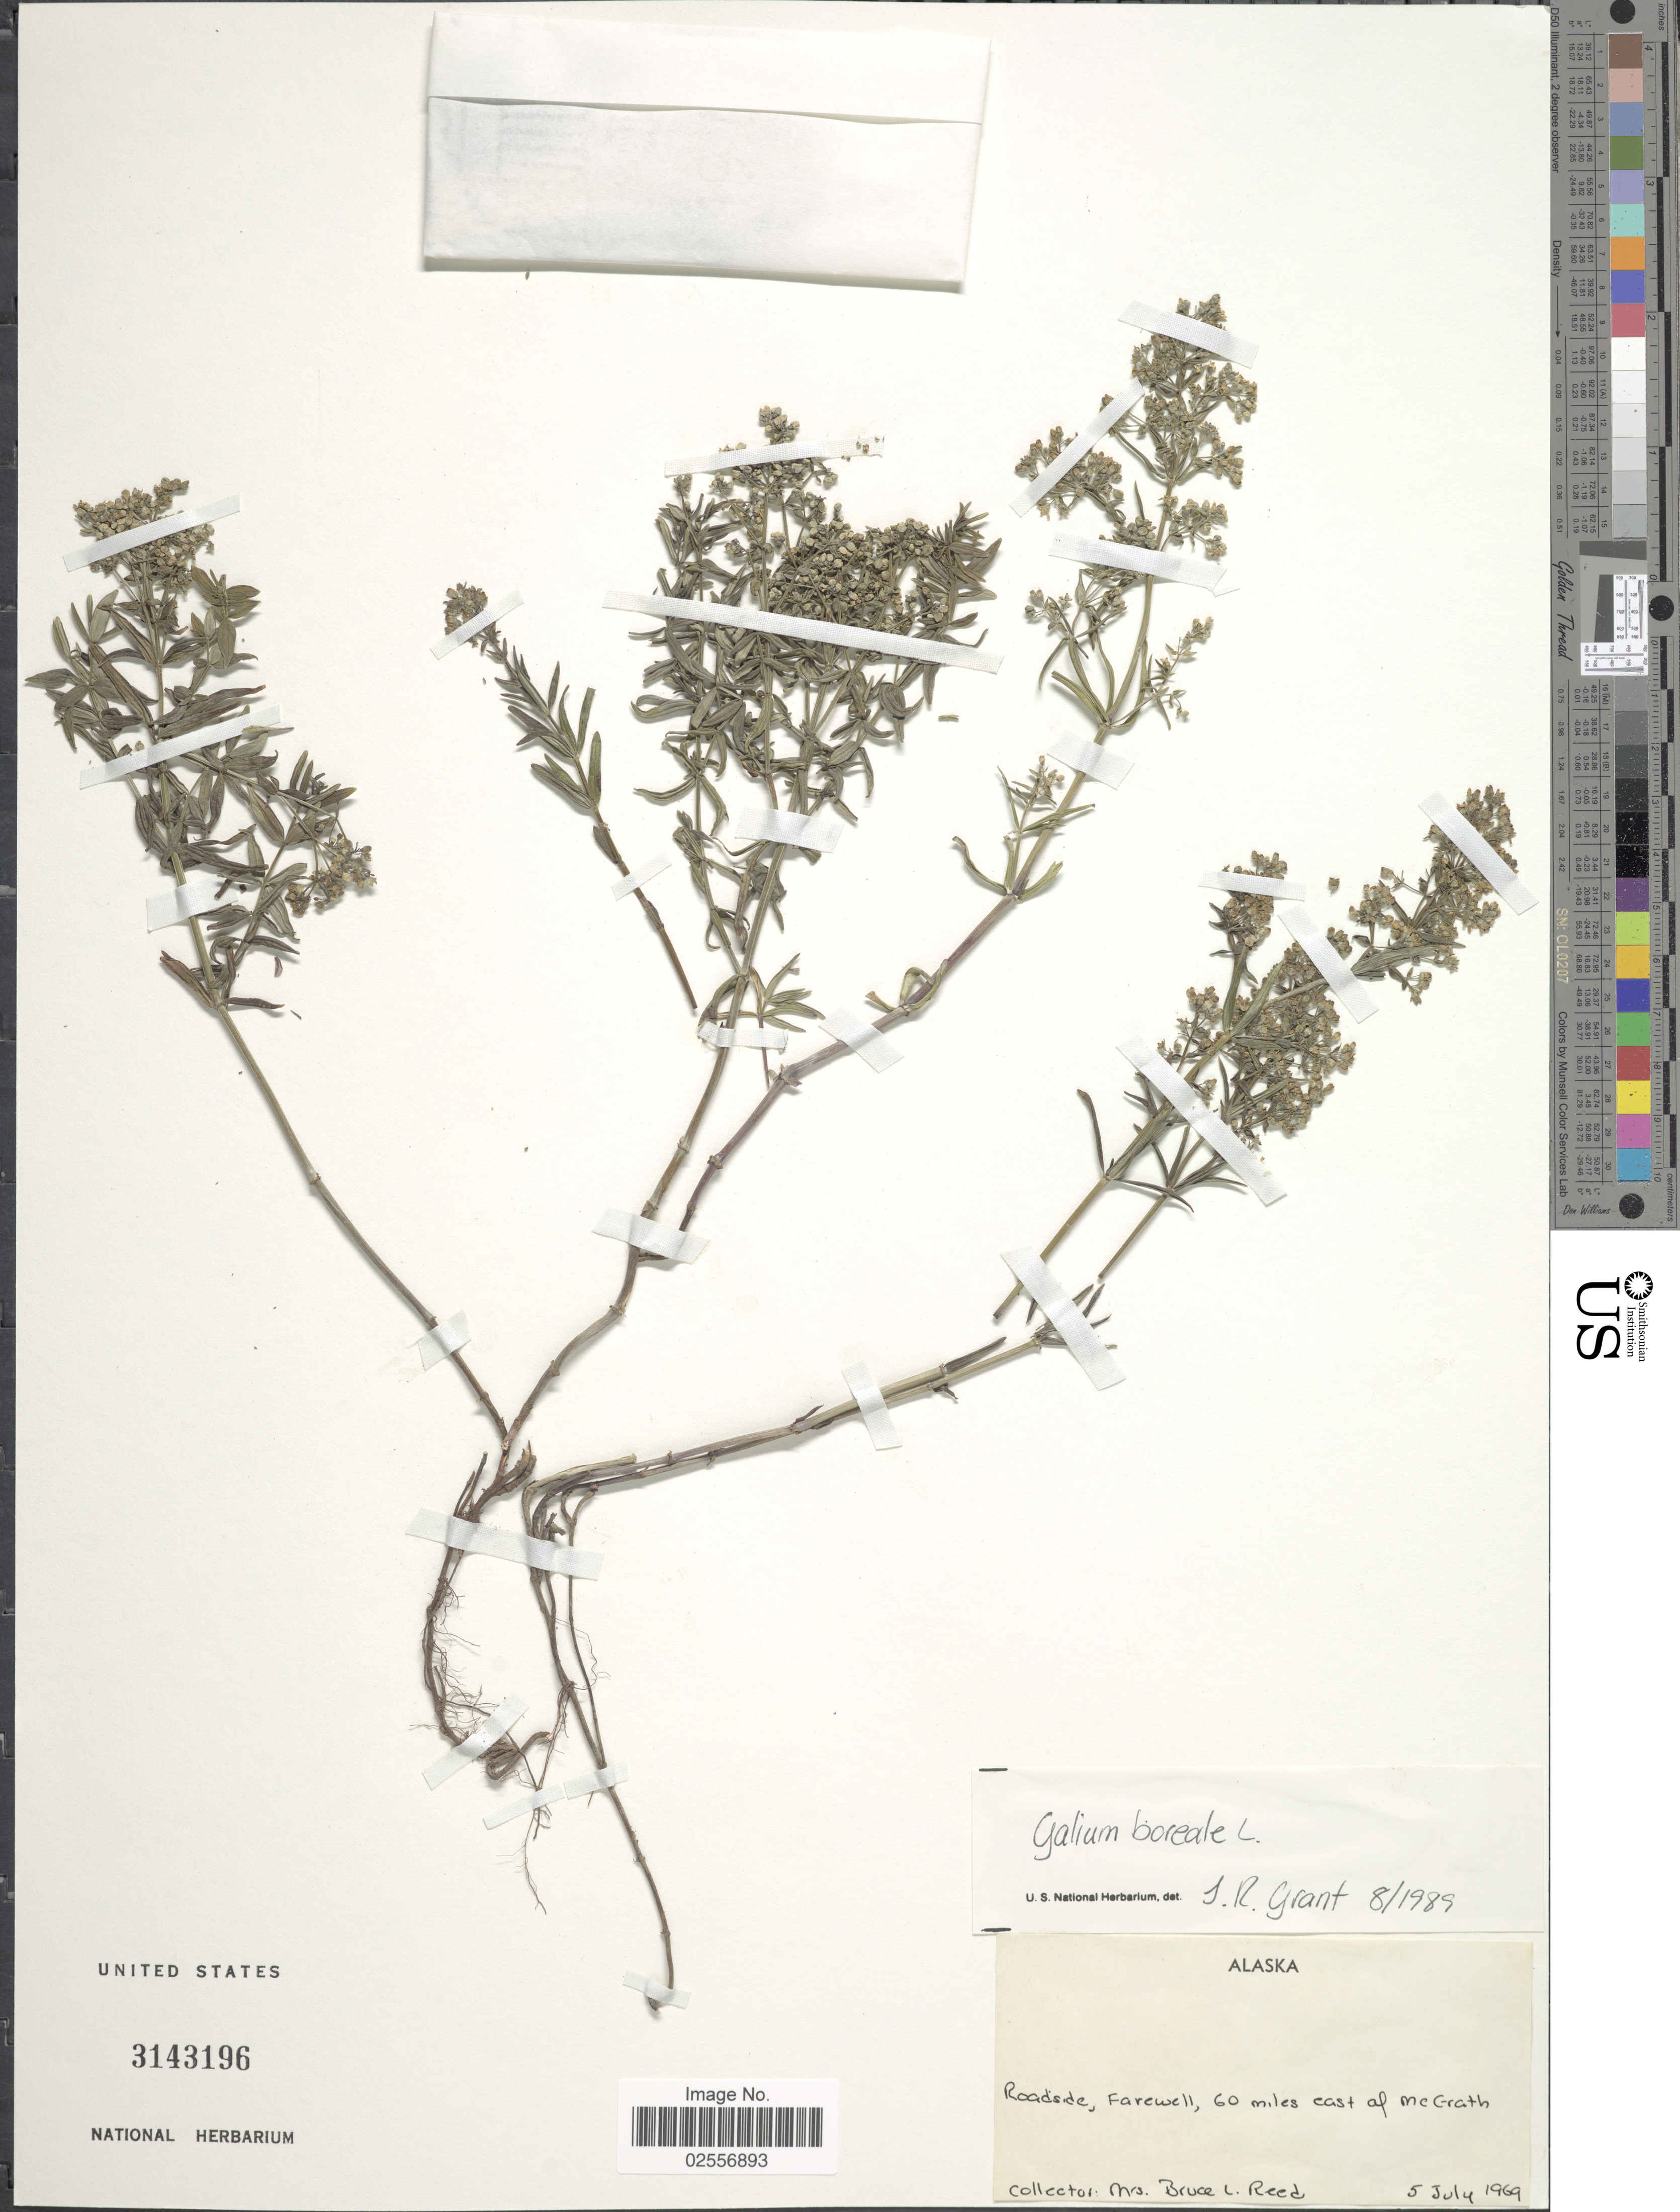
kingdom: Plantae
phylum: Tracheophyta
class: Magnoliopsida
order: Gentianales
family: Rubiaceae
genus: Galium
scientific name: Galium boreale L.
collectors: B. Reed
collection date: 1969-07-05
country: United States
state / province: Alaska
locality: Farewell, 60 miles east of McGrath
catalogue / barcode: US 3143196